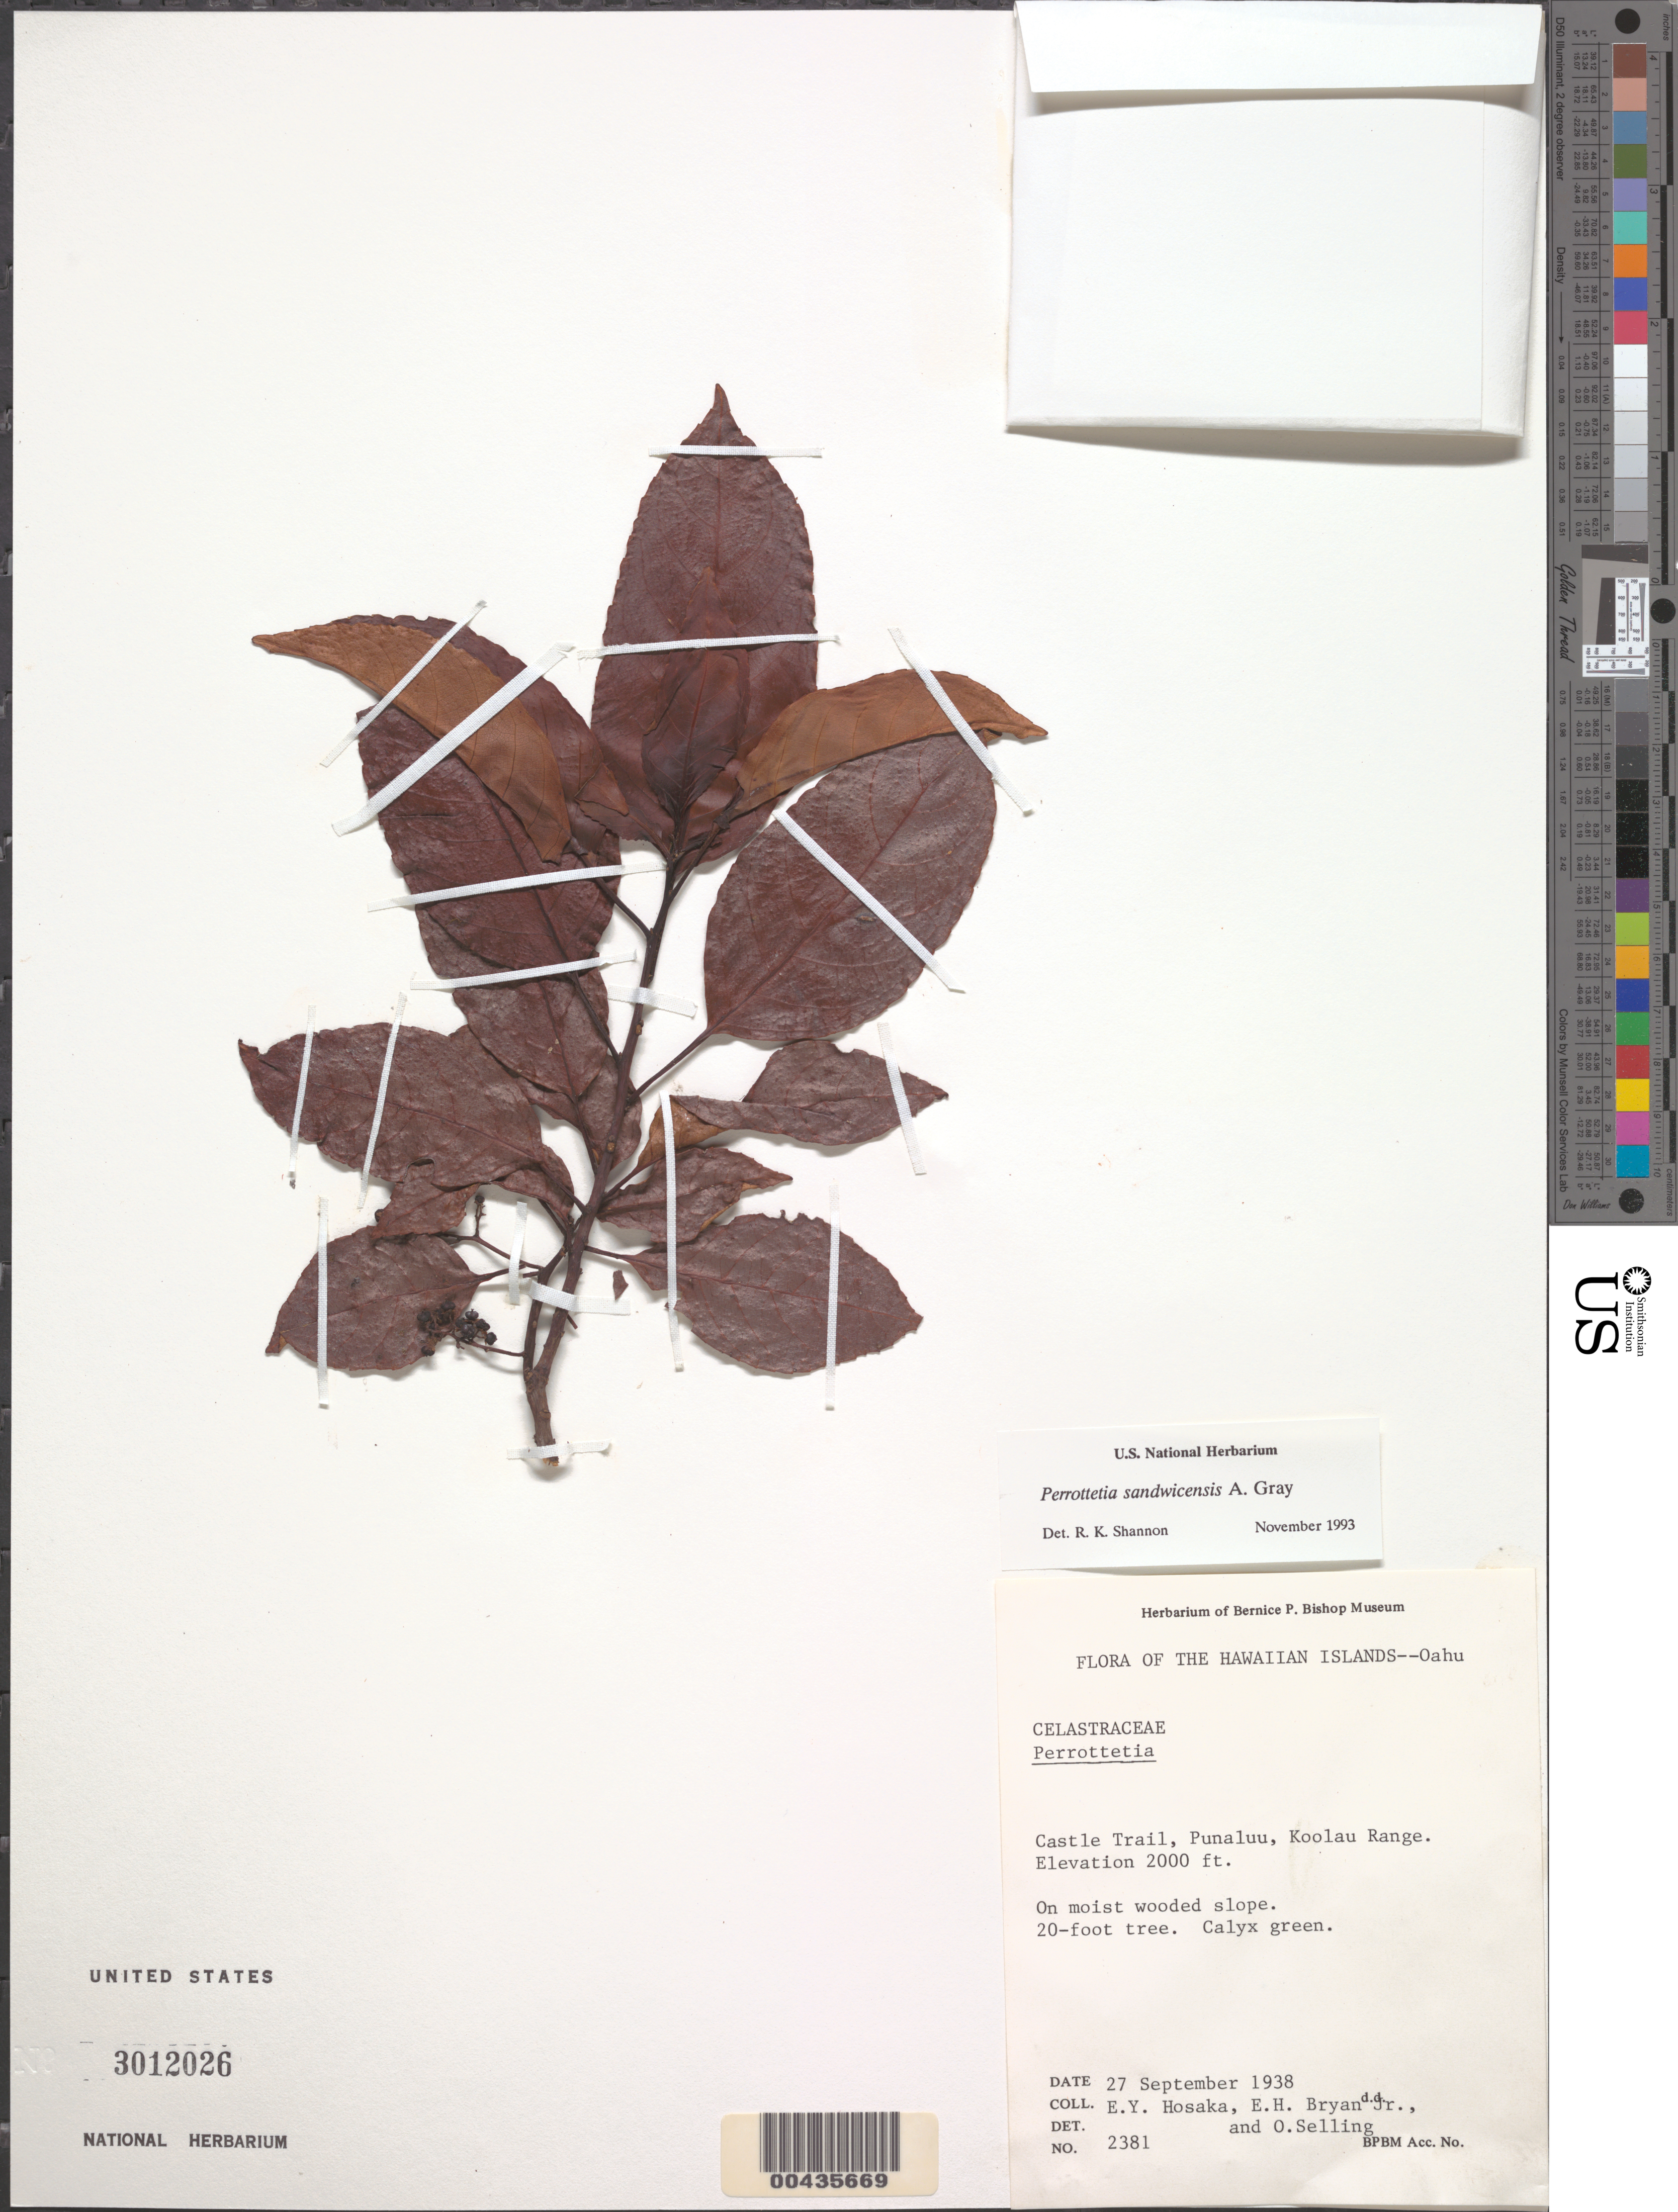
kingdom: Plantae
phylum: Tracheophyta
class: Magnoliopsida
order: Huerteales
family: Dipentodontaceae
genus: Perrottetia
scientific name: Perrottetia sandwicensis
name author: A. Gray in Wilkes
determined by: Shannon, R. K., (UNITED STATES)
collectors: E. Y. Hosaka, E. Bryan Jr. & O. Selling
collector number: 2381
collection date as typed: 27 Sep 1938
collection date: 1938-09-27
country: United States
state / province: Hawaii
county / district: Honolulu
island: Oahu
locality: Castle Trail, Punaluu, Koolau Range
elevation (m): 610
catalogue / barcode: US 3012026